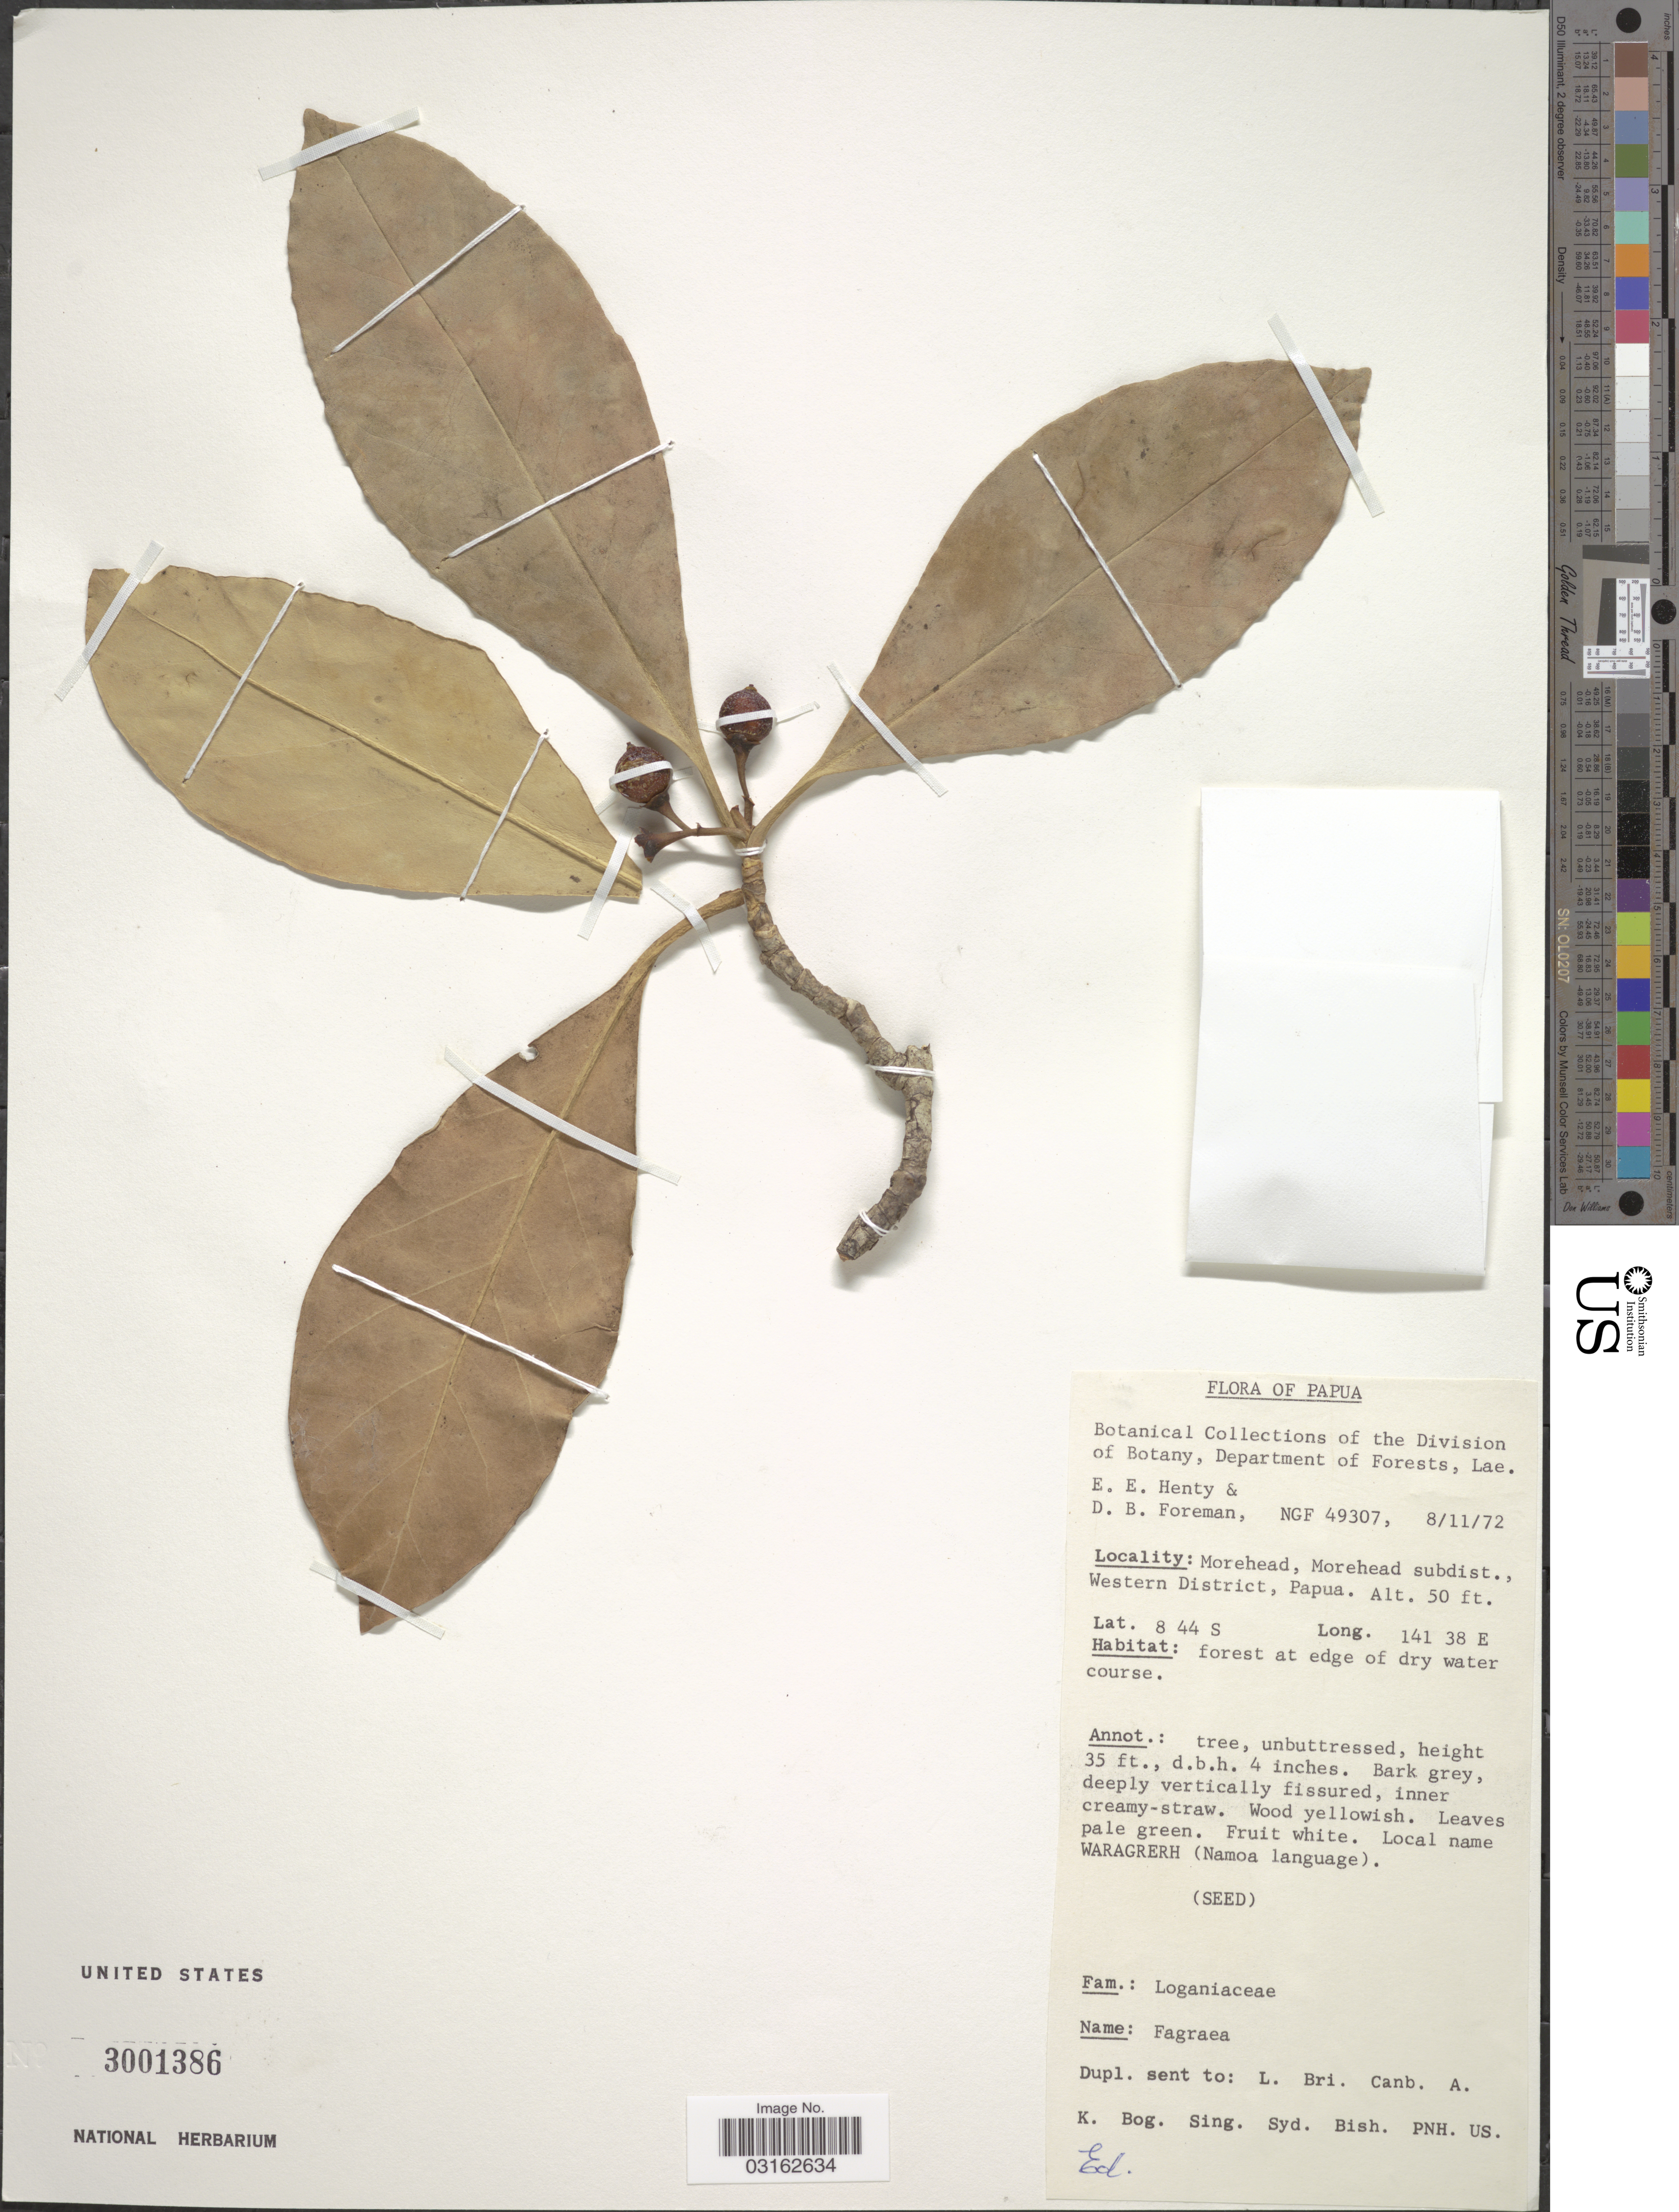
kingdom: Plantae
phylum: Tracheophyta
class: Magnoliopsida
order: Gentianales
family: Gentianaceae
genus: Fagraea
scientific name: Fagraea sp.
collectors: E. Henty & D. Foreman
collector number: NGF 49307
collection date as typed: Transcribed d/m/y: 8/11/72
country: Papua New Guinea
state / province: Manus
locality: Papua, Morehead, Morehead subdist., Western District, Papua.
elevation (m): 15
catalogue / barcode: US 3001386